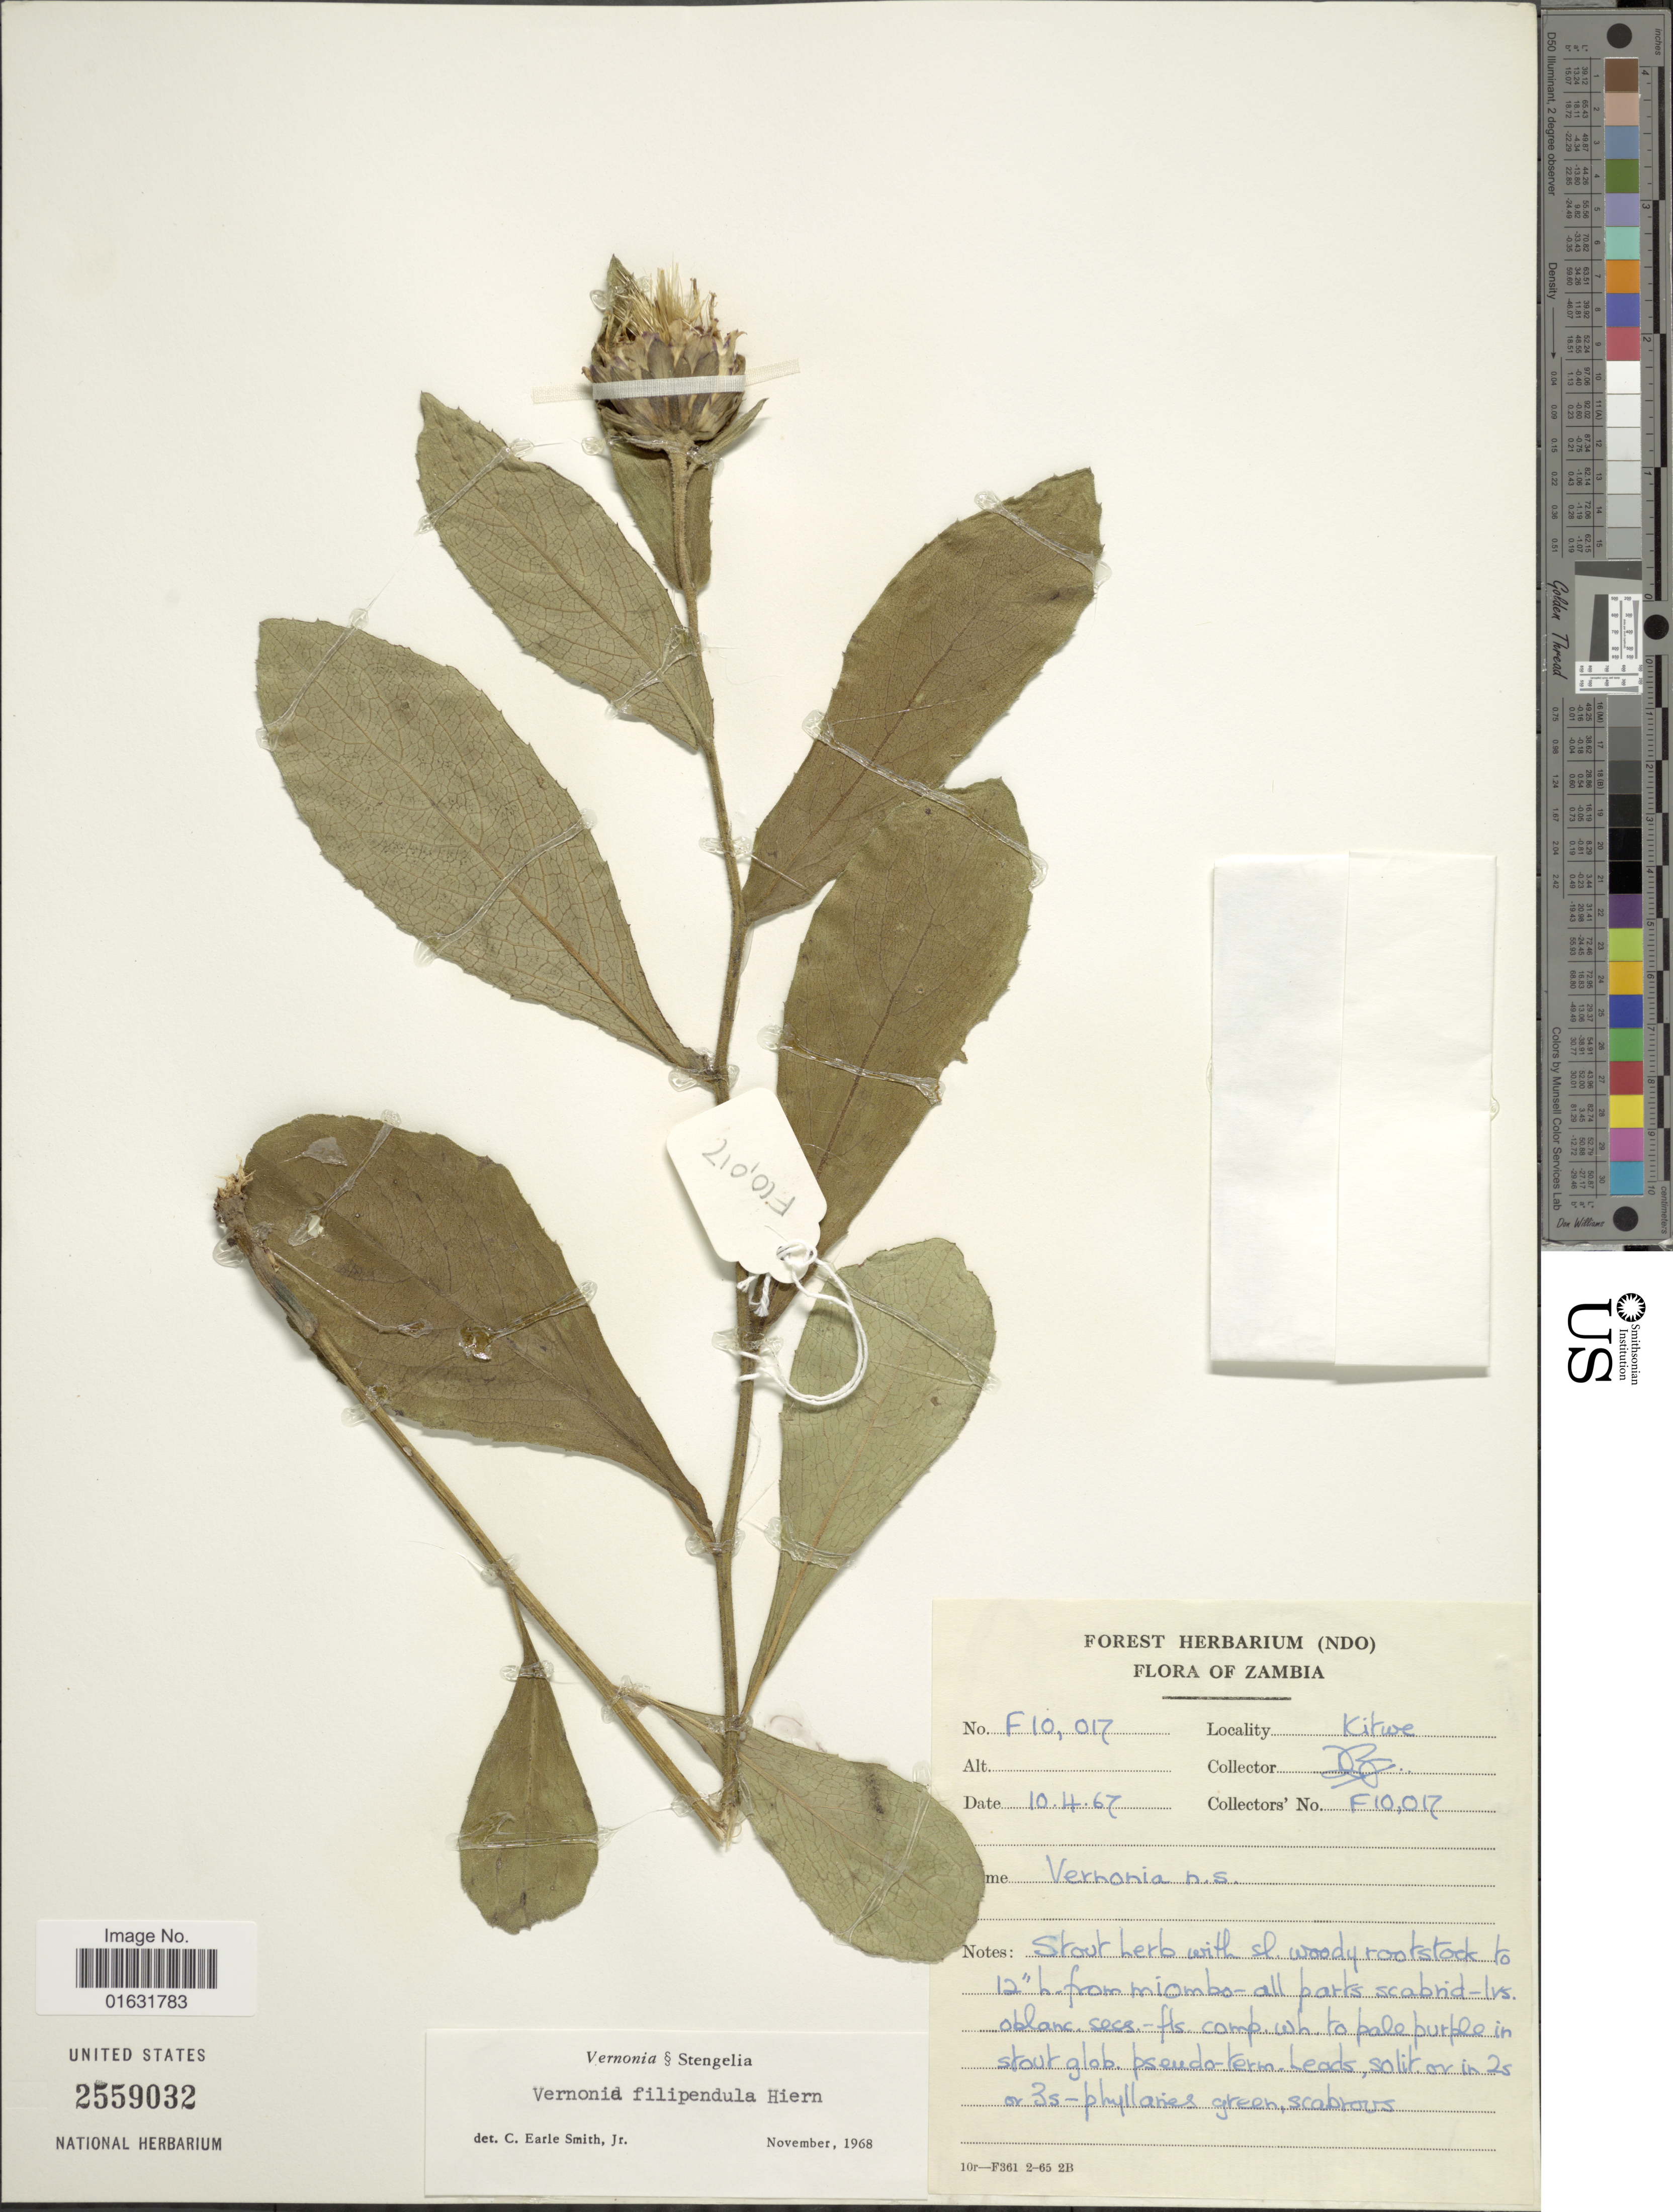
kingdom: Plantae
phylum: Tracheophyta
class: Magnoliopsida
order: Asterales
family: Asteraceae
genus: Baccharoides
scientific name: Baccharoides longipedunculata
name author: (De Wild.) Isawumi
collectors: D. B. Fanshawe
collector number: F10017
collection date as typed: Transcribed d/m/y: 10/4/67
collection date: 1967-04-10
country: Zambia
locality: Kitwe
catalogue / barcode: US 2559032